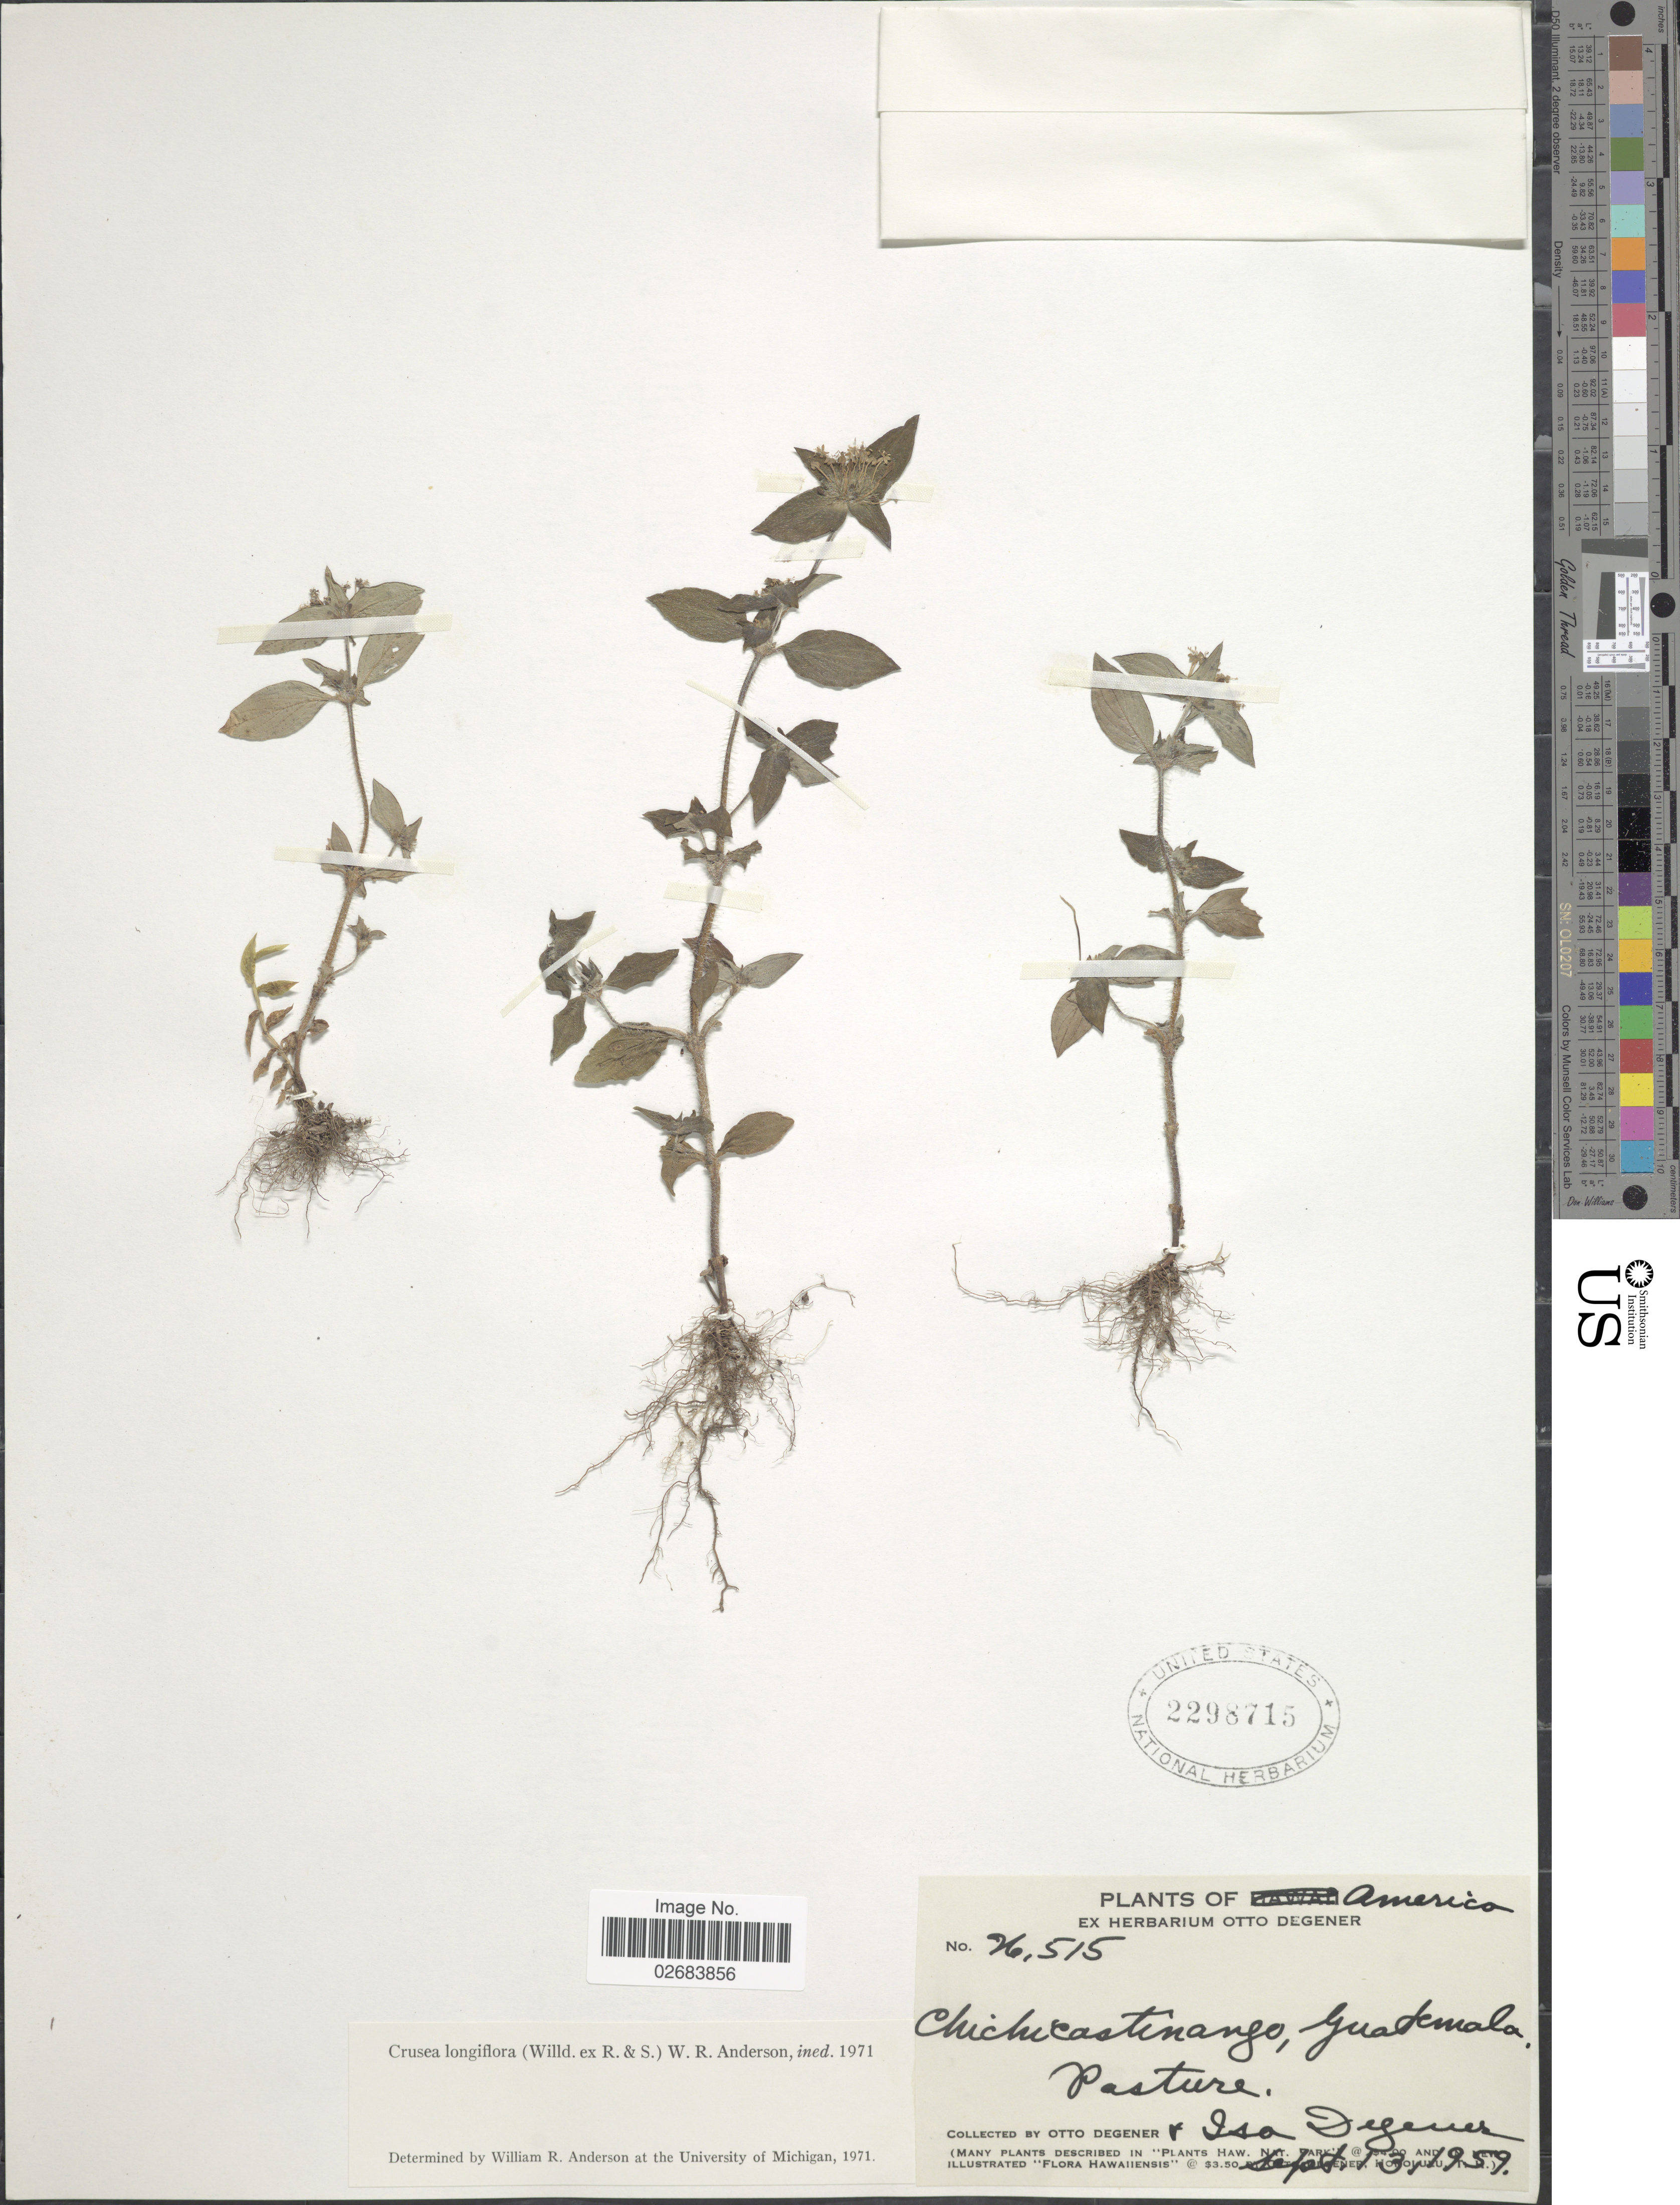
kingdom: Plantae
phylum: Tracheophyta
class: Magnoliopsida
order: Gentianales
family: Rubiaceae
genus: Crusea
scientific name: Crusea longiflora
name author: (Willd. ex Roem. & Schult.) W.R. Anderson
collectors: O. Degener & I. Degener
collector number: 26515*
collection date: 1959-09-13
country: Guatemala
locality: Chichicastenango, Pasture.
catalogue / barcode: US 2298715